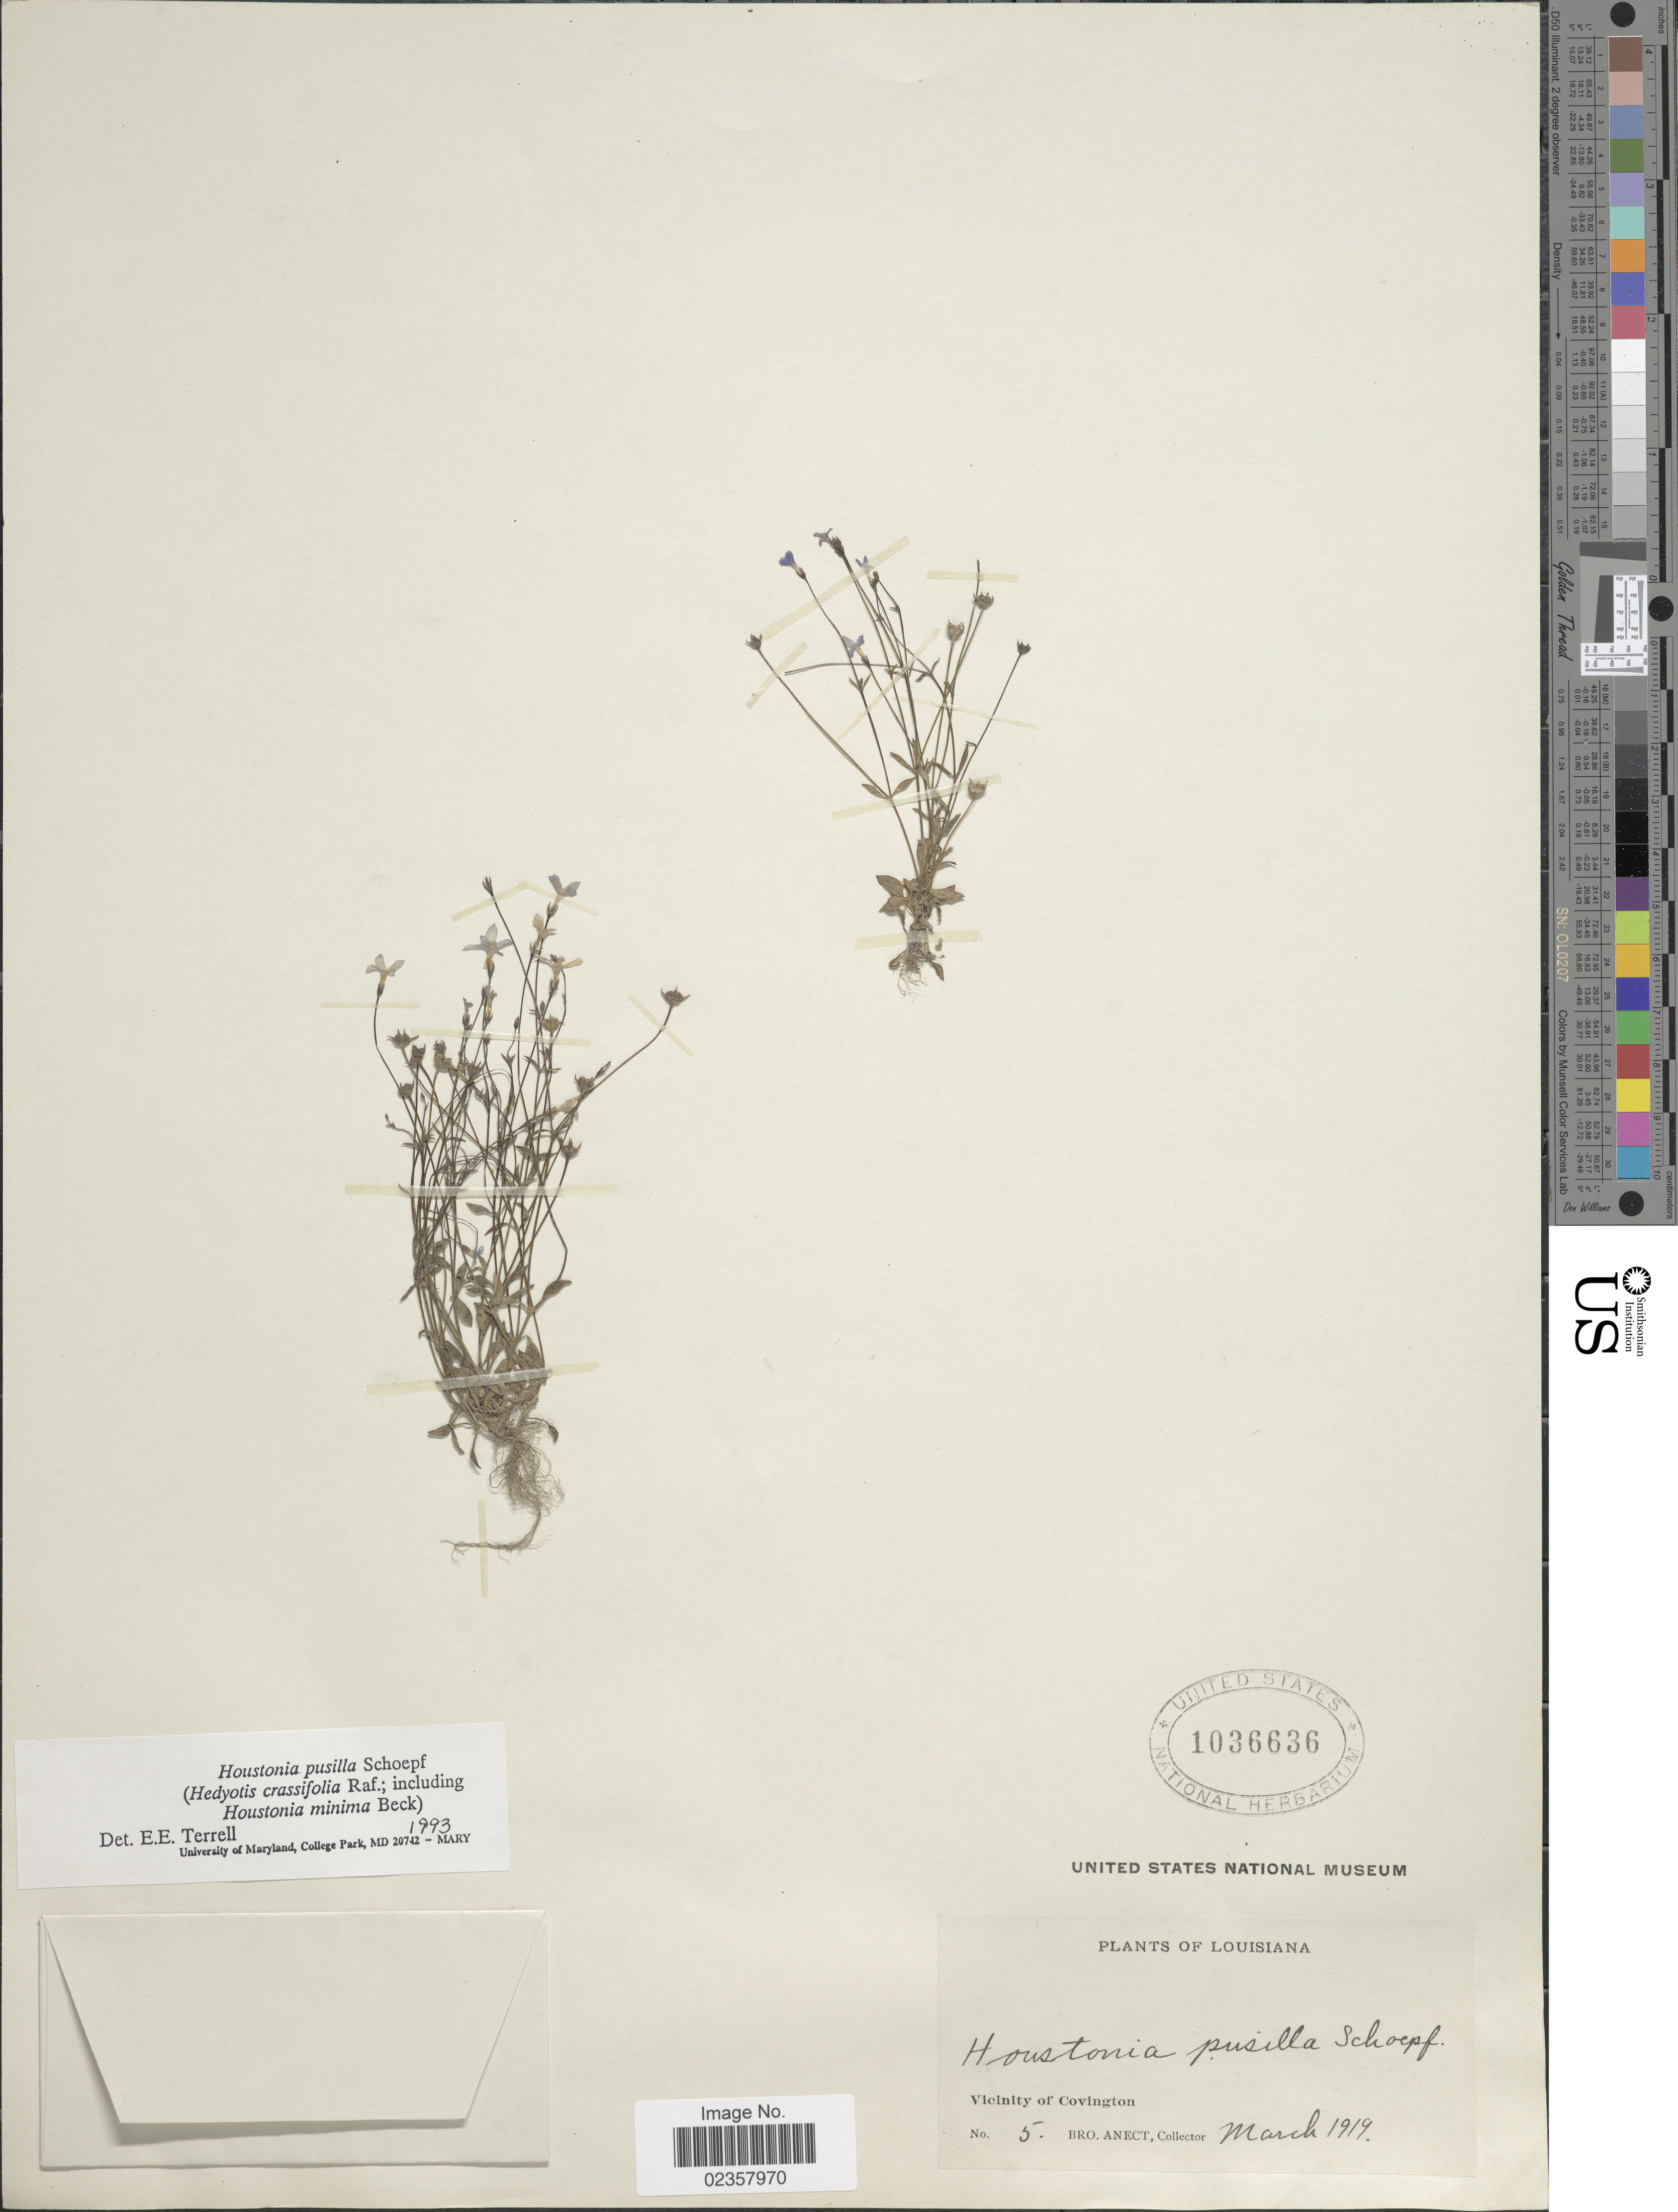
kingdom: Plantae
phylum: Tracheophyta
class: Magnoliopsida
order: Gentianales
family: Rubiaceae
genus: Houstonia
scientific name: Houstonia pusilla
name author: Schoepf.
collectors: B. Anect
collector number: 5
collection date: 1919-03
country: United States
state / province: Louisiana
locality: Vicinity of Covington.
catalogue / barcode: US 1036636